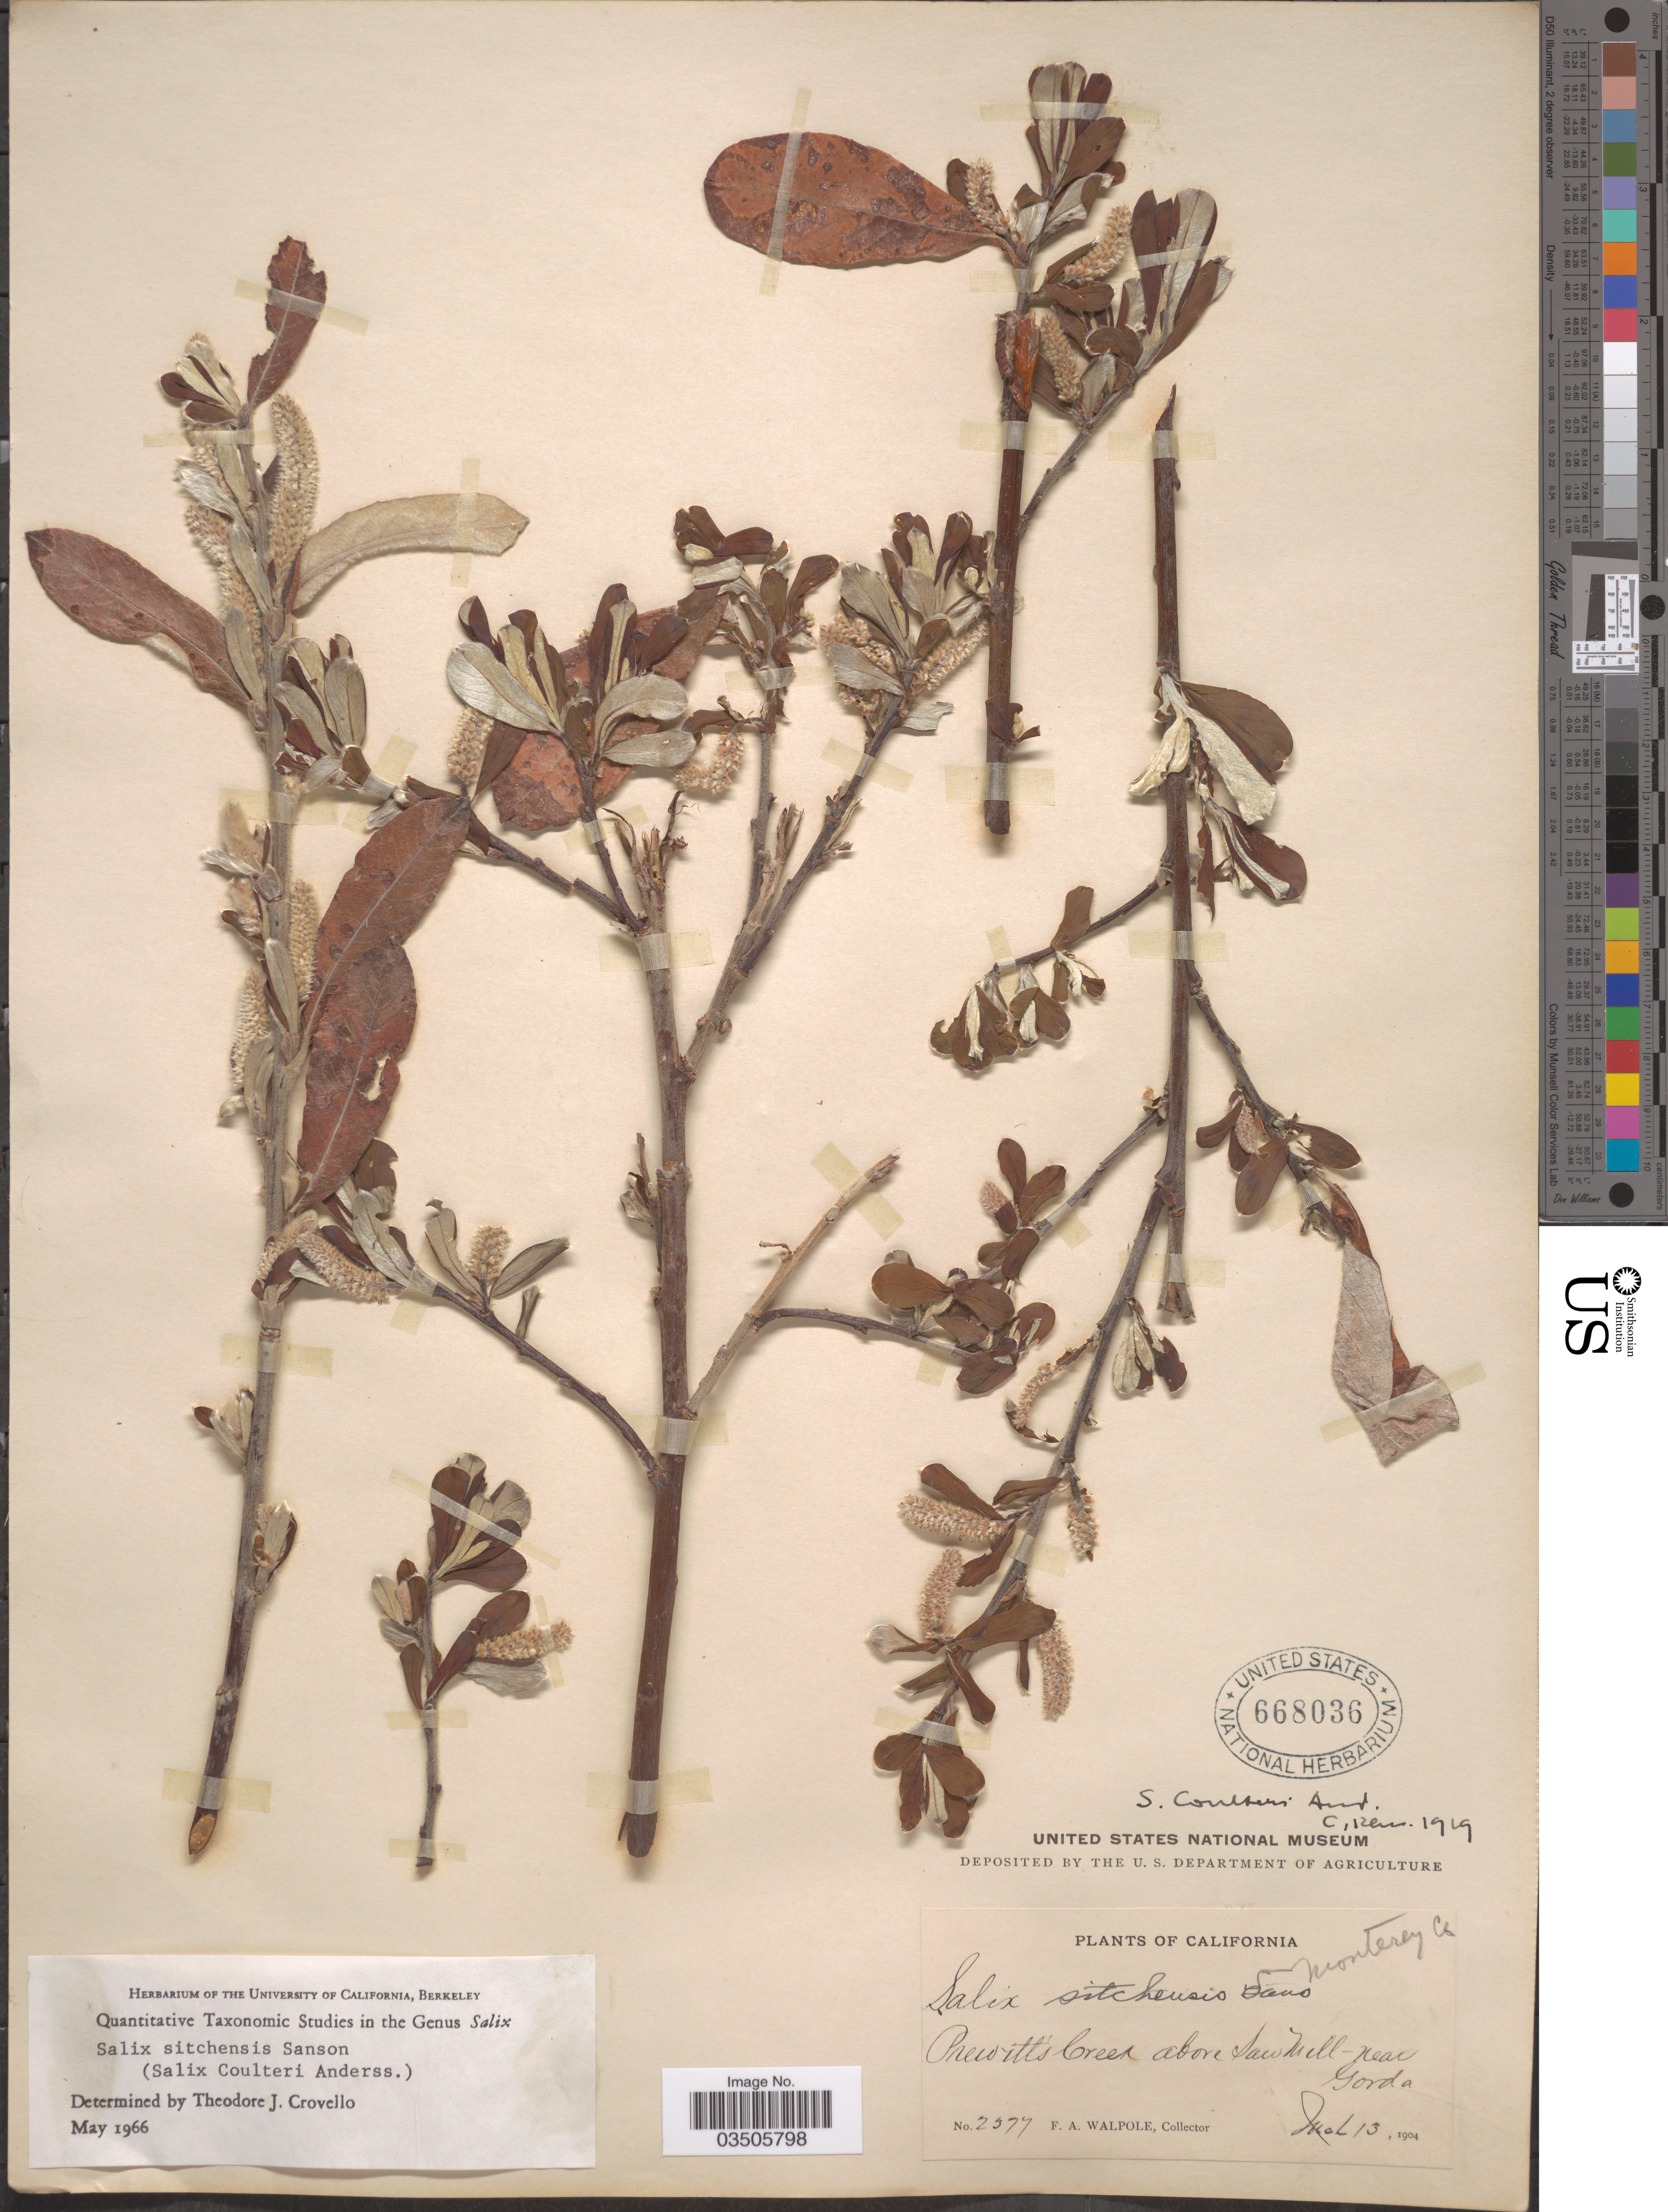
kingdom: Plantae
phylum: Tracheophyta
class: Magnoliopsida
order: Malpighiales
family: Salicaceae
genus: Salix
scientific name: Salix sitchensis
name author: Sanson ex Bong.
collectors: F. Walpole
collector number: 2377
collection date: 1904-03-13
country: United States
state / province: California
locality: Prewitt's Creek above Sawmill-near Gorda. Monetery Co.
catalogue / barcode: US 668036